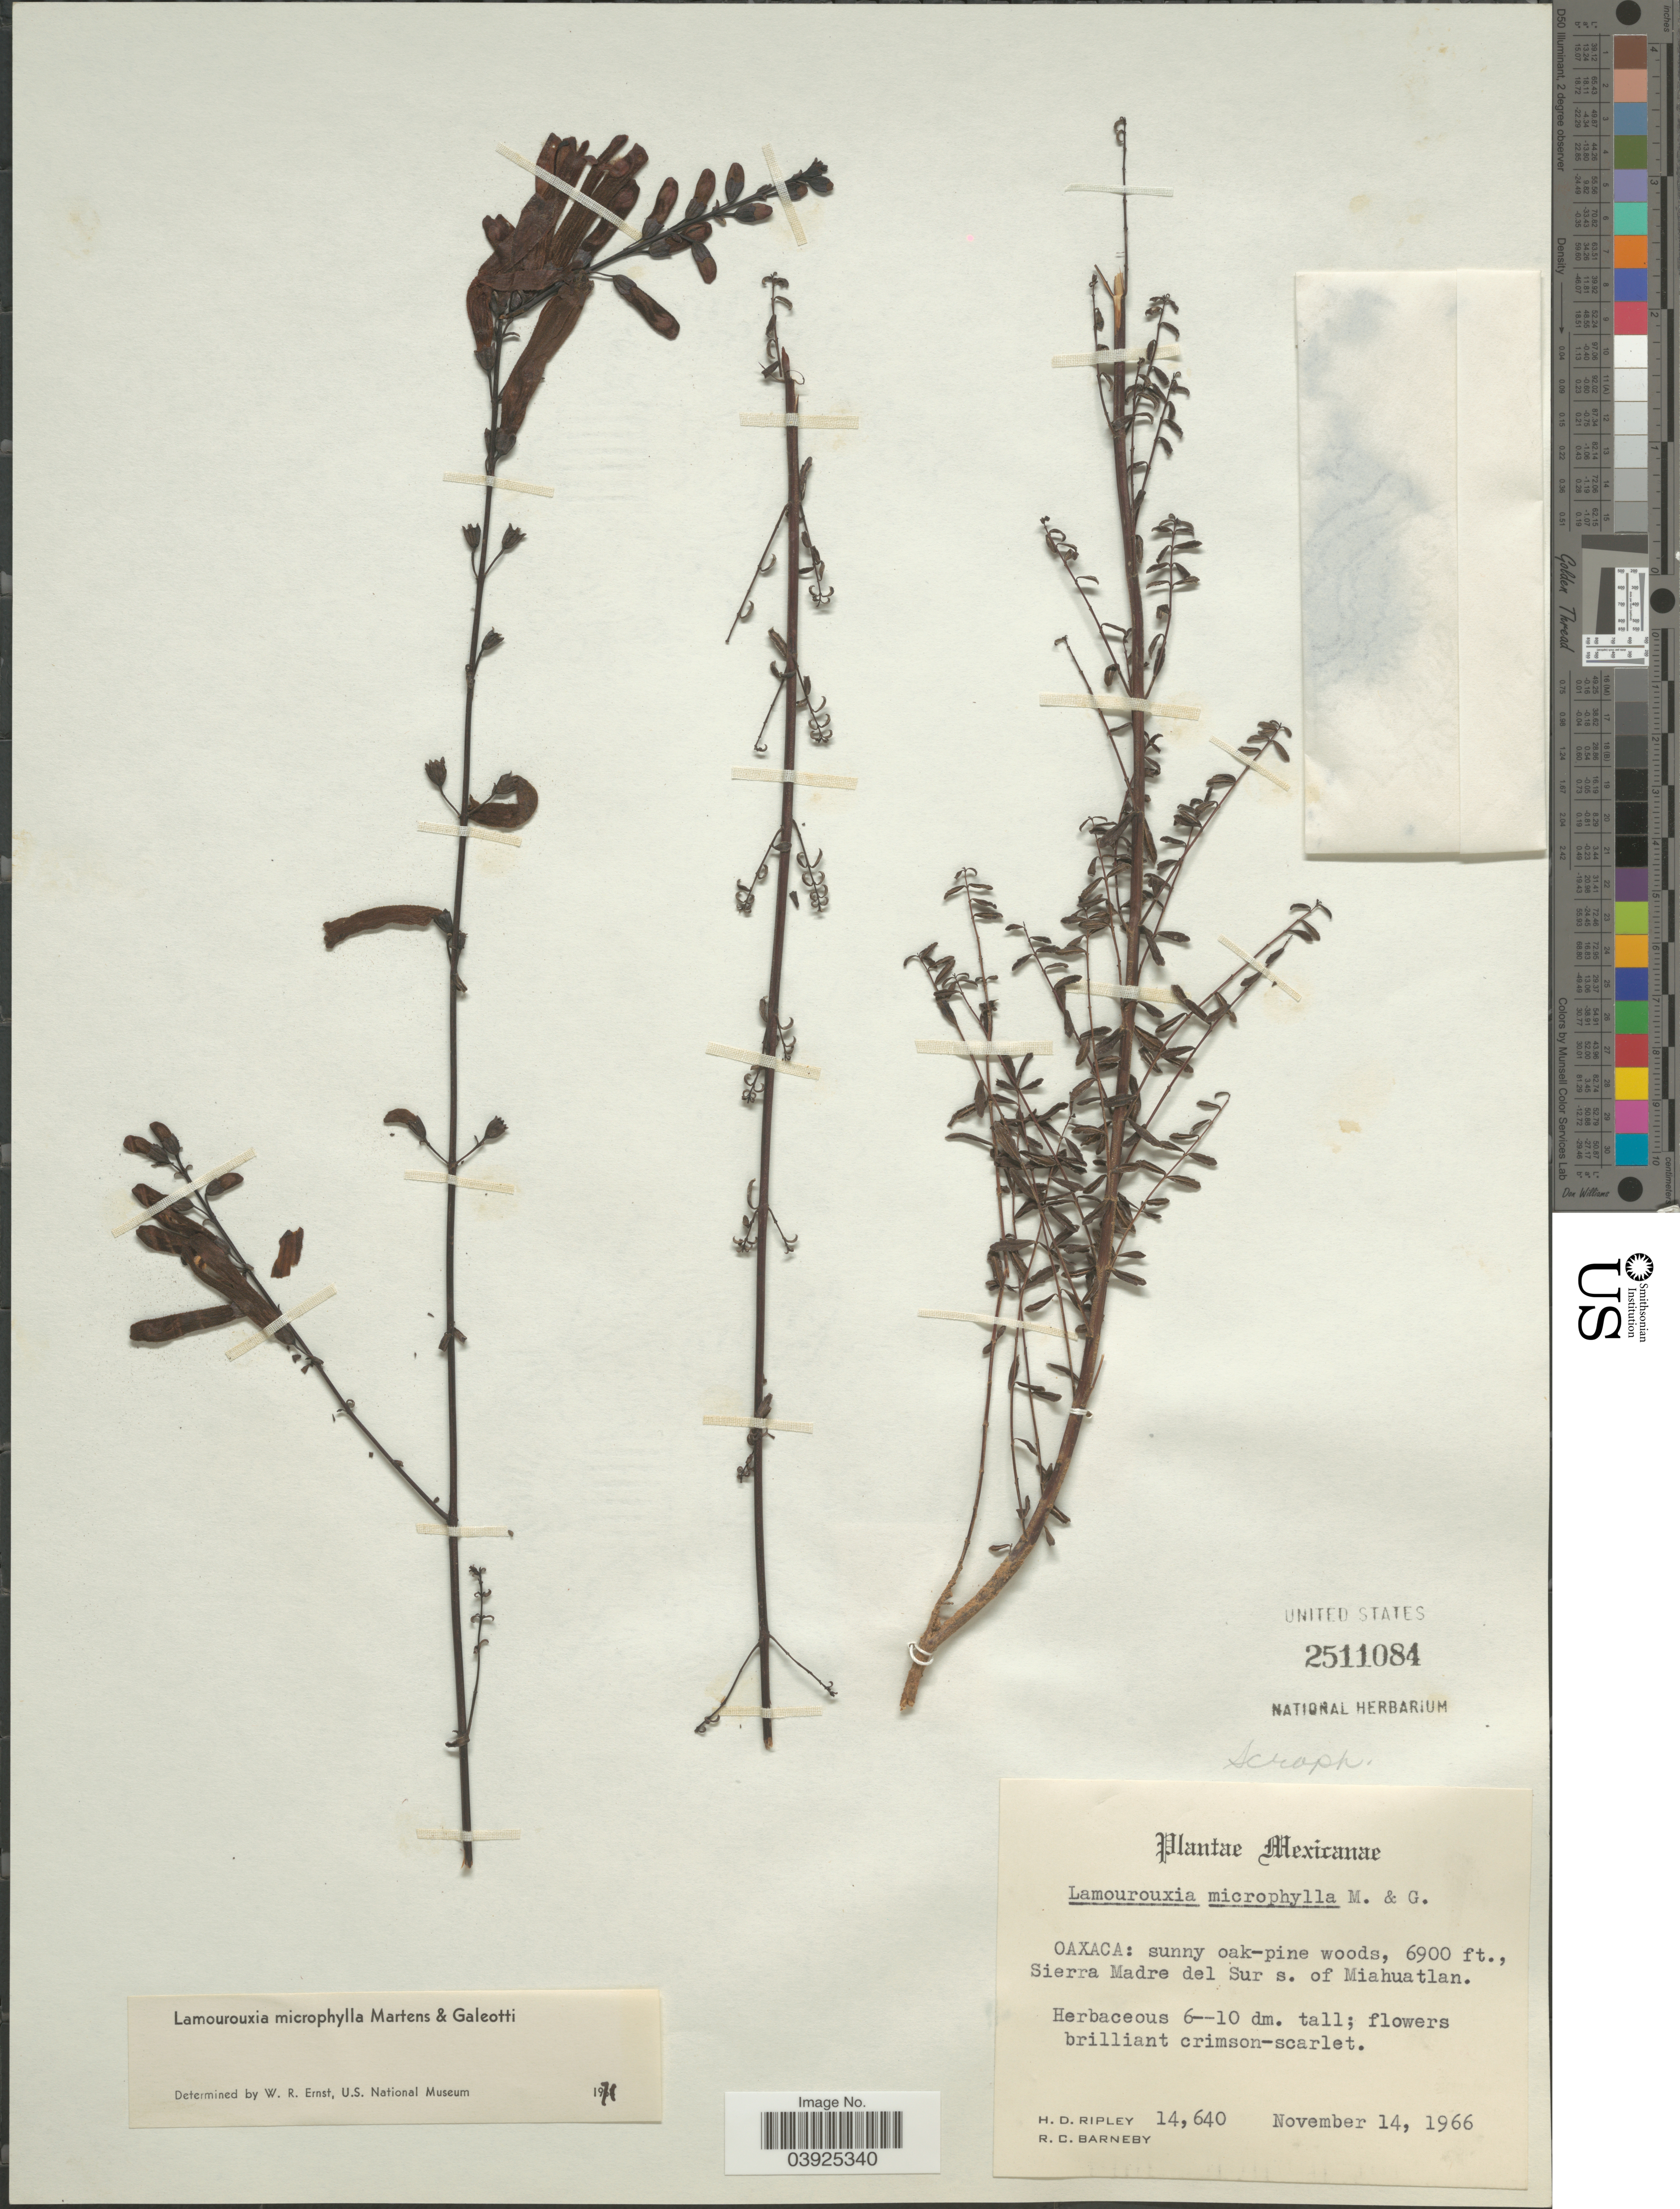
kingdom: Plantae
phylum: Tracheophyta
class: Magnoliopsida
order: Lamiales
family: Orobanchaceae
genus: Lamourouxia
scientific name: Lamourouxia microphylla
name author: M. Martens & Galeotti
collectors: H. Ripley & R. C. Barneby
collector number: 14640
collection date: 1966-11-14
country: Mexico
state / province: Oaxaca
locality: Sierra Madre del Sur s. of Miahuatlan.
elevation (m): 2103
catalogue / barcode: US 2511084